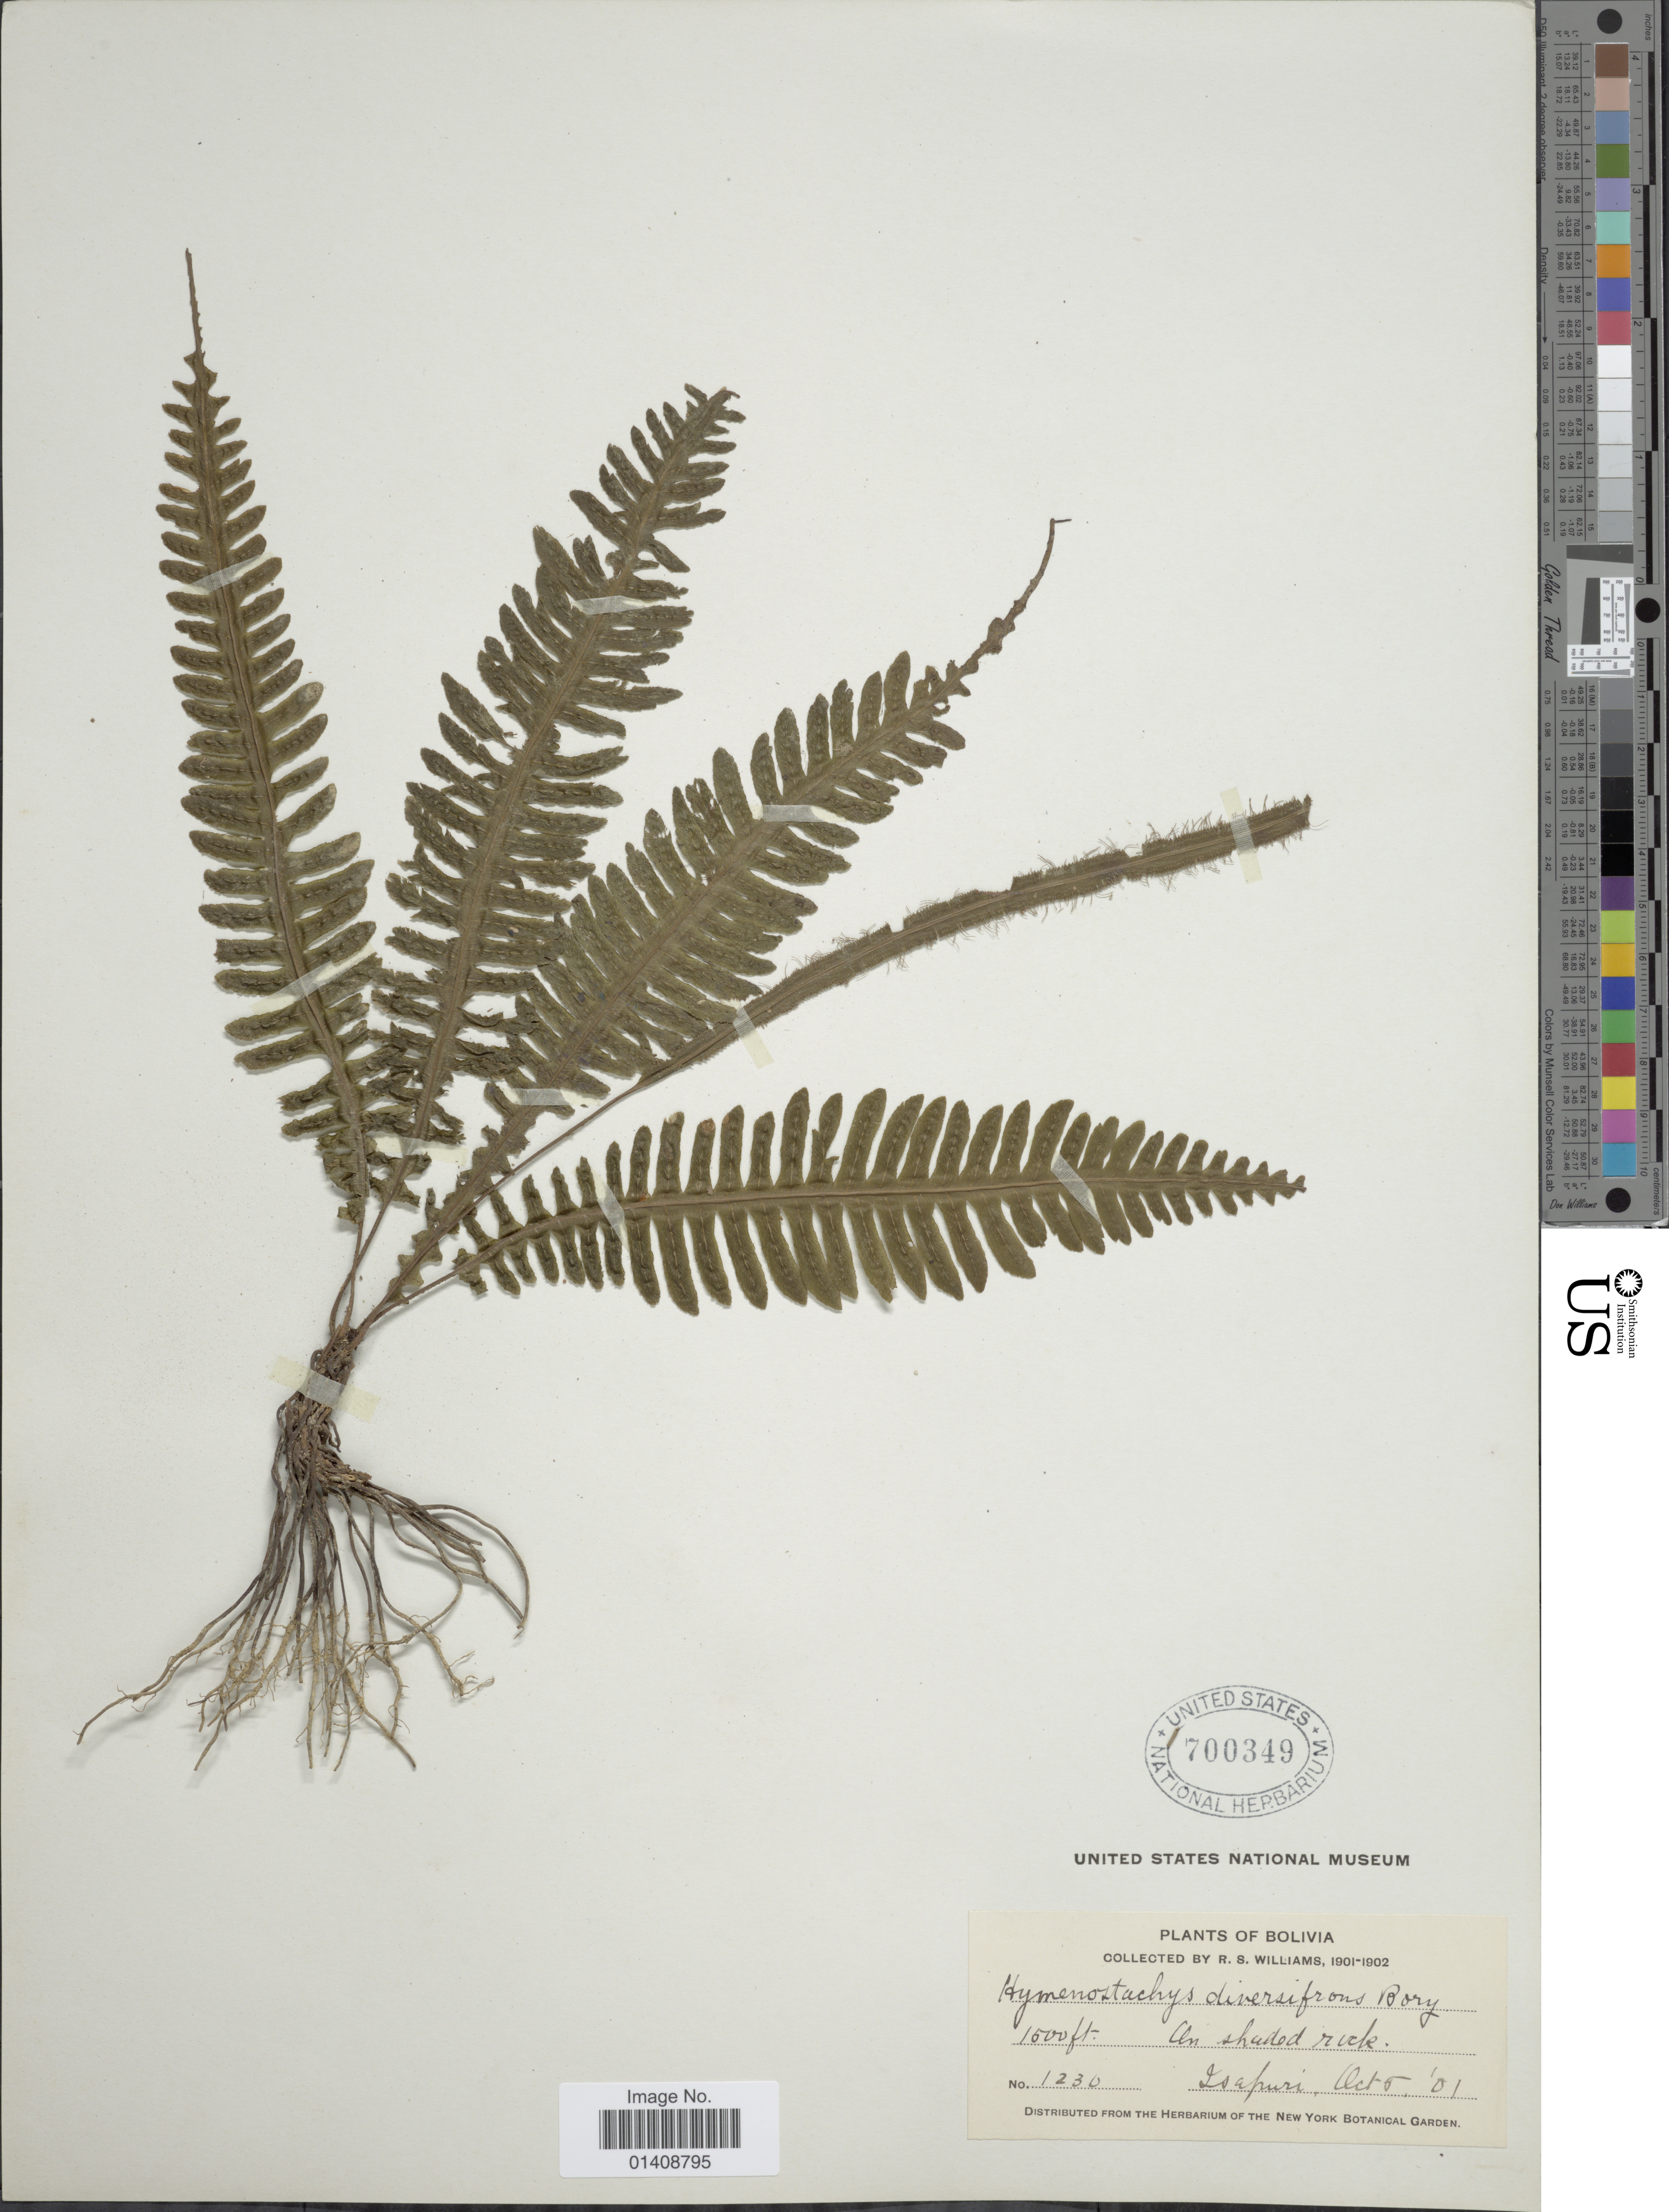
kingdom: Plantae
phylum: Tracheophyta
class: Polypodiopsida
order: Hymenophyllales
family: Hymenophyllaceae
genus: Trichomanes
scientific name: Trichomanes diversifrons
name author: (Bory) Mett. ex Sadeb.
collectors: R. S. Williams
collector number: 1230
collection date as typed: Oct. 5, 1901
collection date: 1901-10-05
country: Bolivia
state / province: La Páz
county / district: Larecaja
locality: Isupuri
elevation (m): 457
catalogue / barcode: US 700349